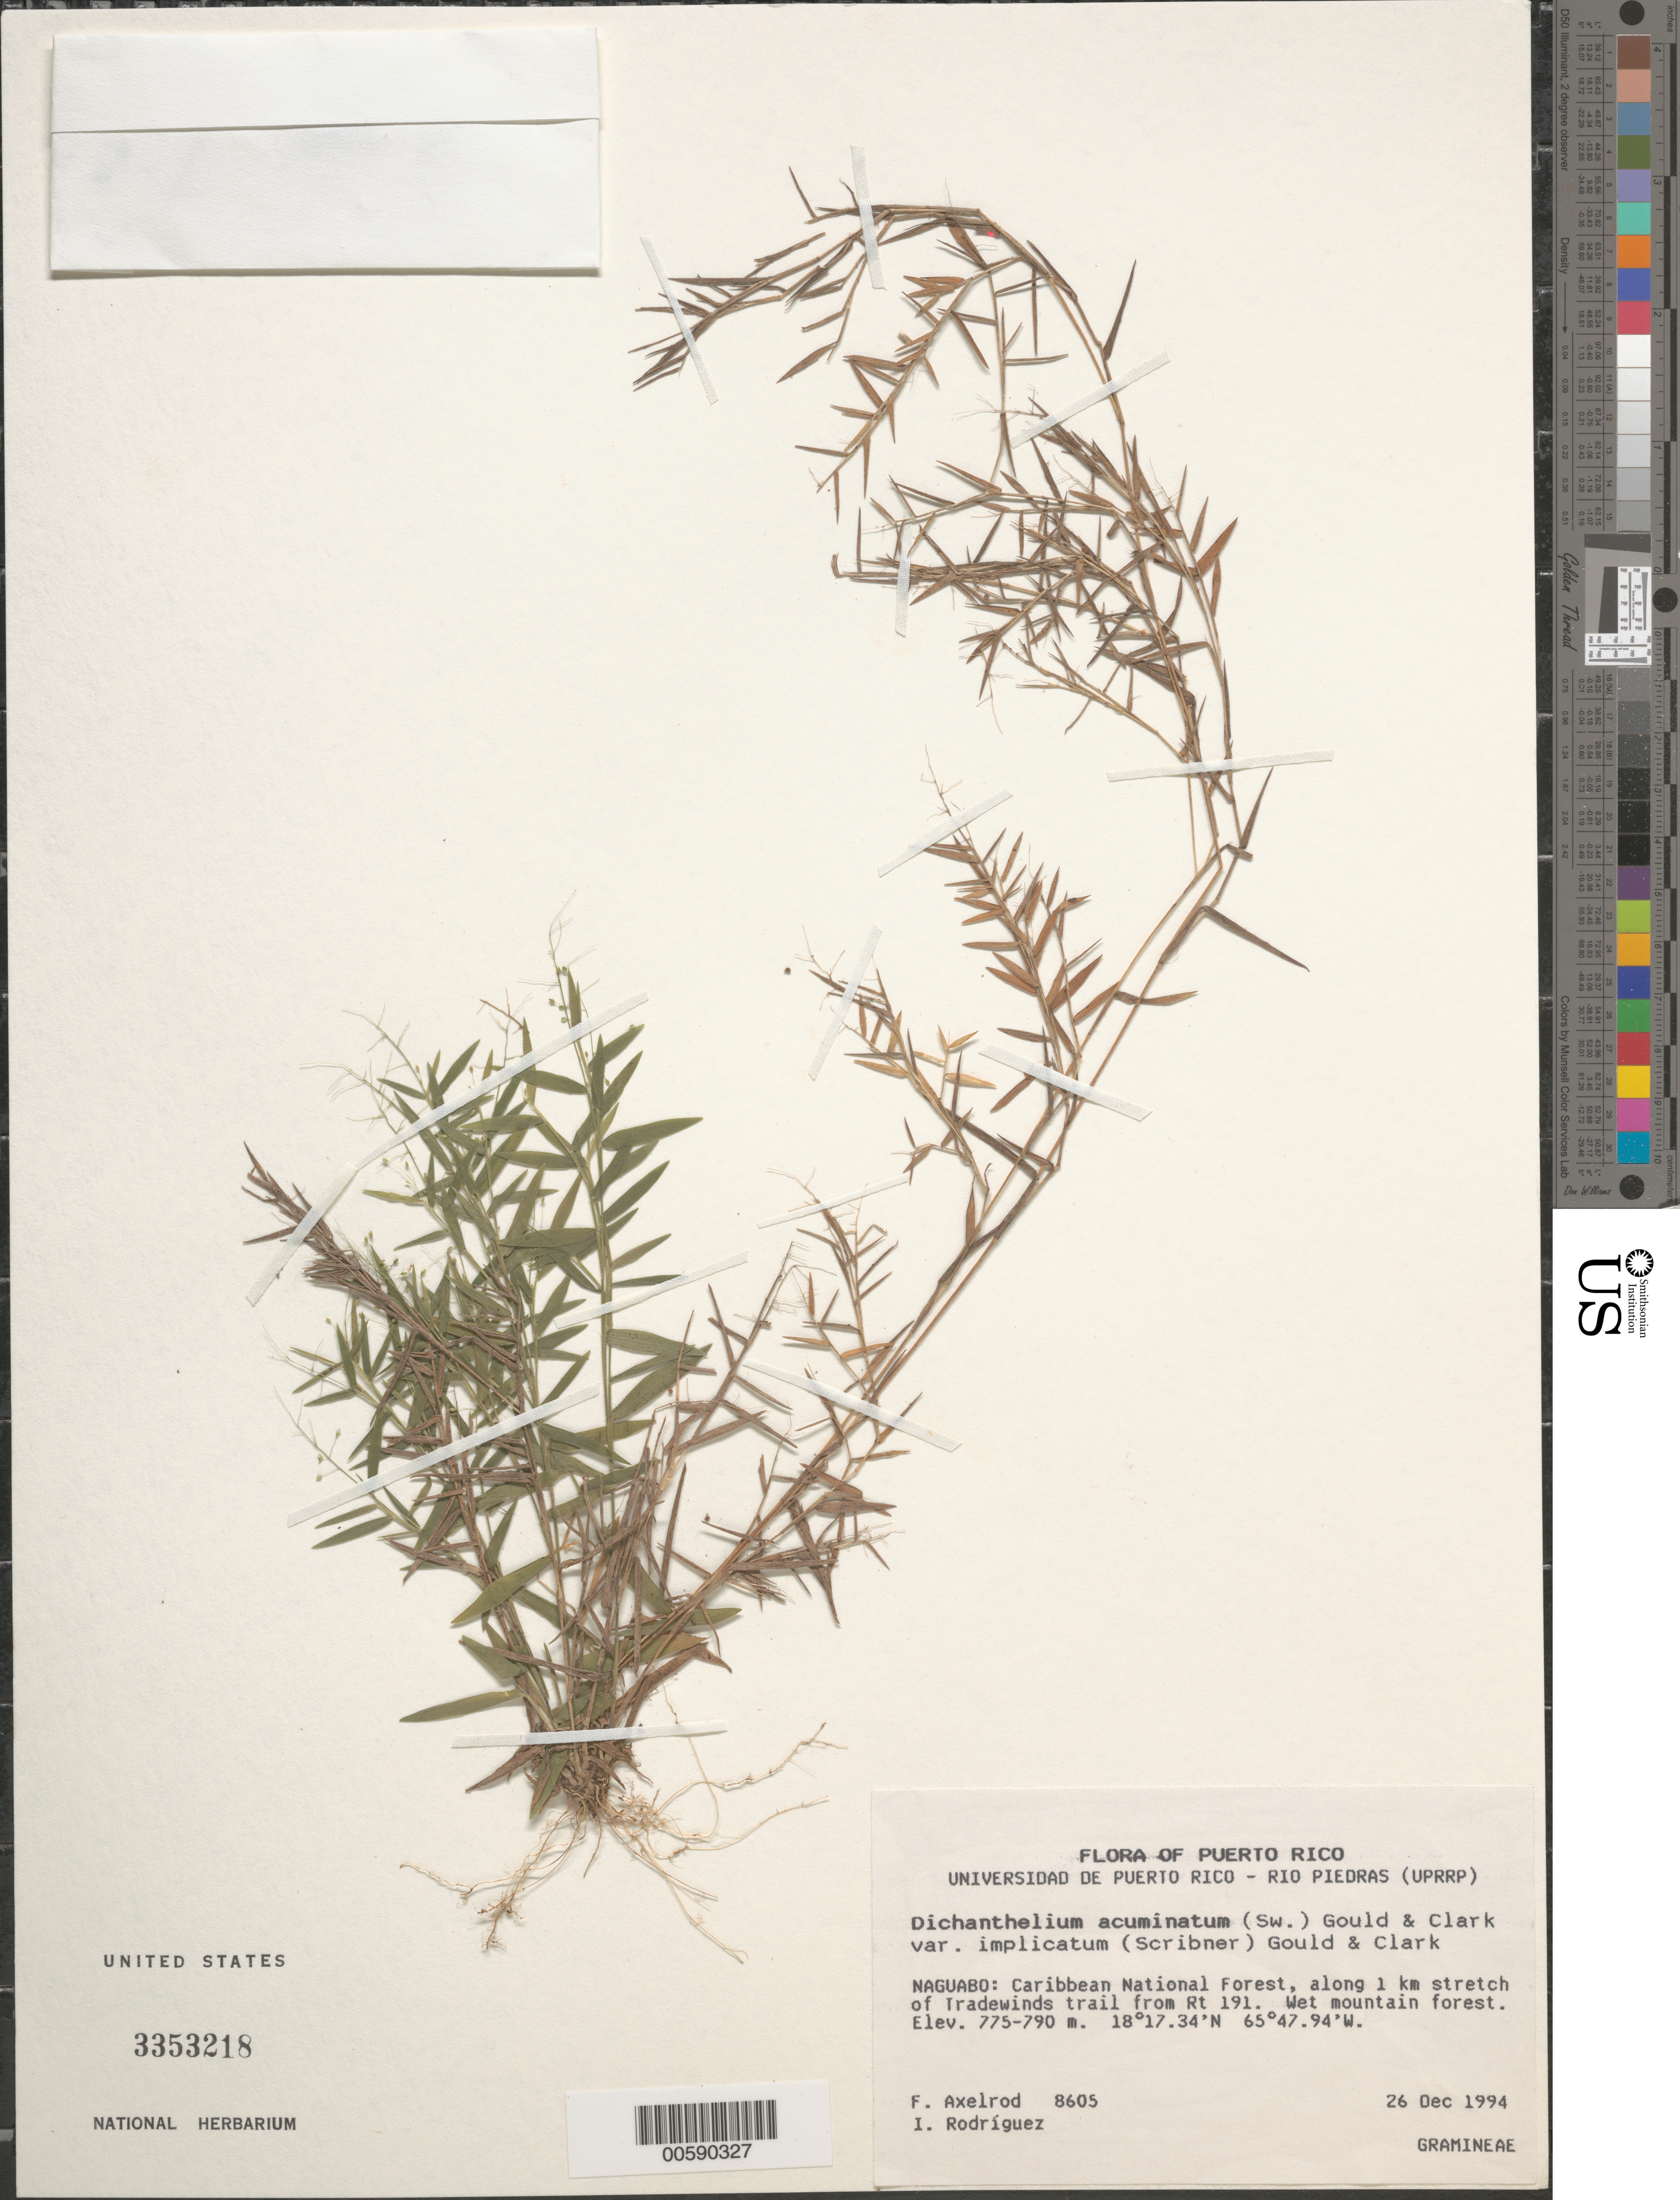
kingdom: Plantae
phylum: Tracheophyta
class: Liliopsida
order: Poales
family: Poaceae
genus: Panicum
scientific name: Panicum acuminatum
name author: Sw.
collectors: F. Axelrod & I. Rodríguez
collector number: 8605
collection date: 1994-12-26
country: Puerto Rico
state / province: Naguabo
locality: Caribbean National Forest, along 1 km stretch of Tradewinds trail from Rt 191.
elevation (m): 775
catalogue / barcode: US 3353218